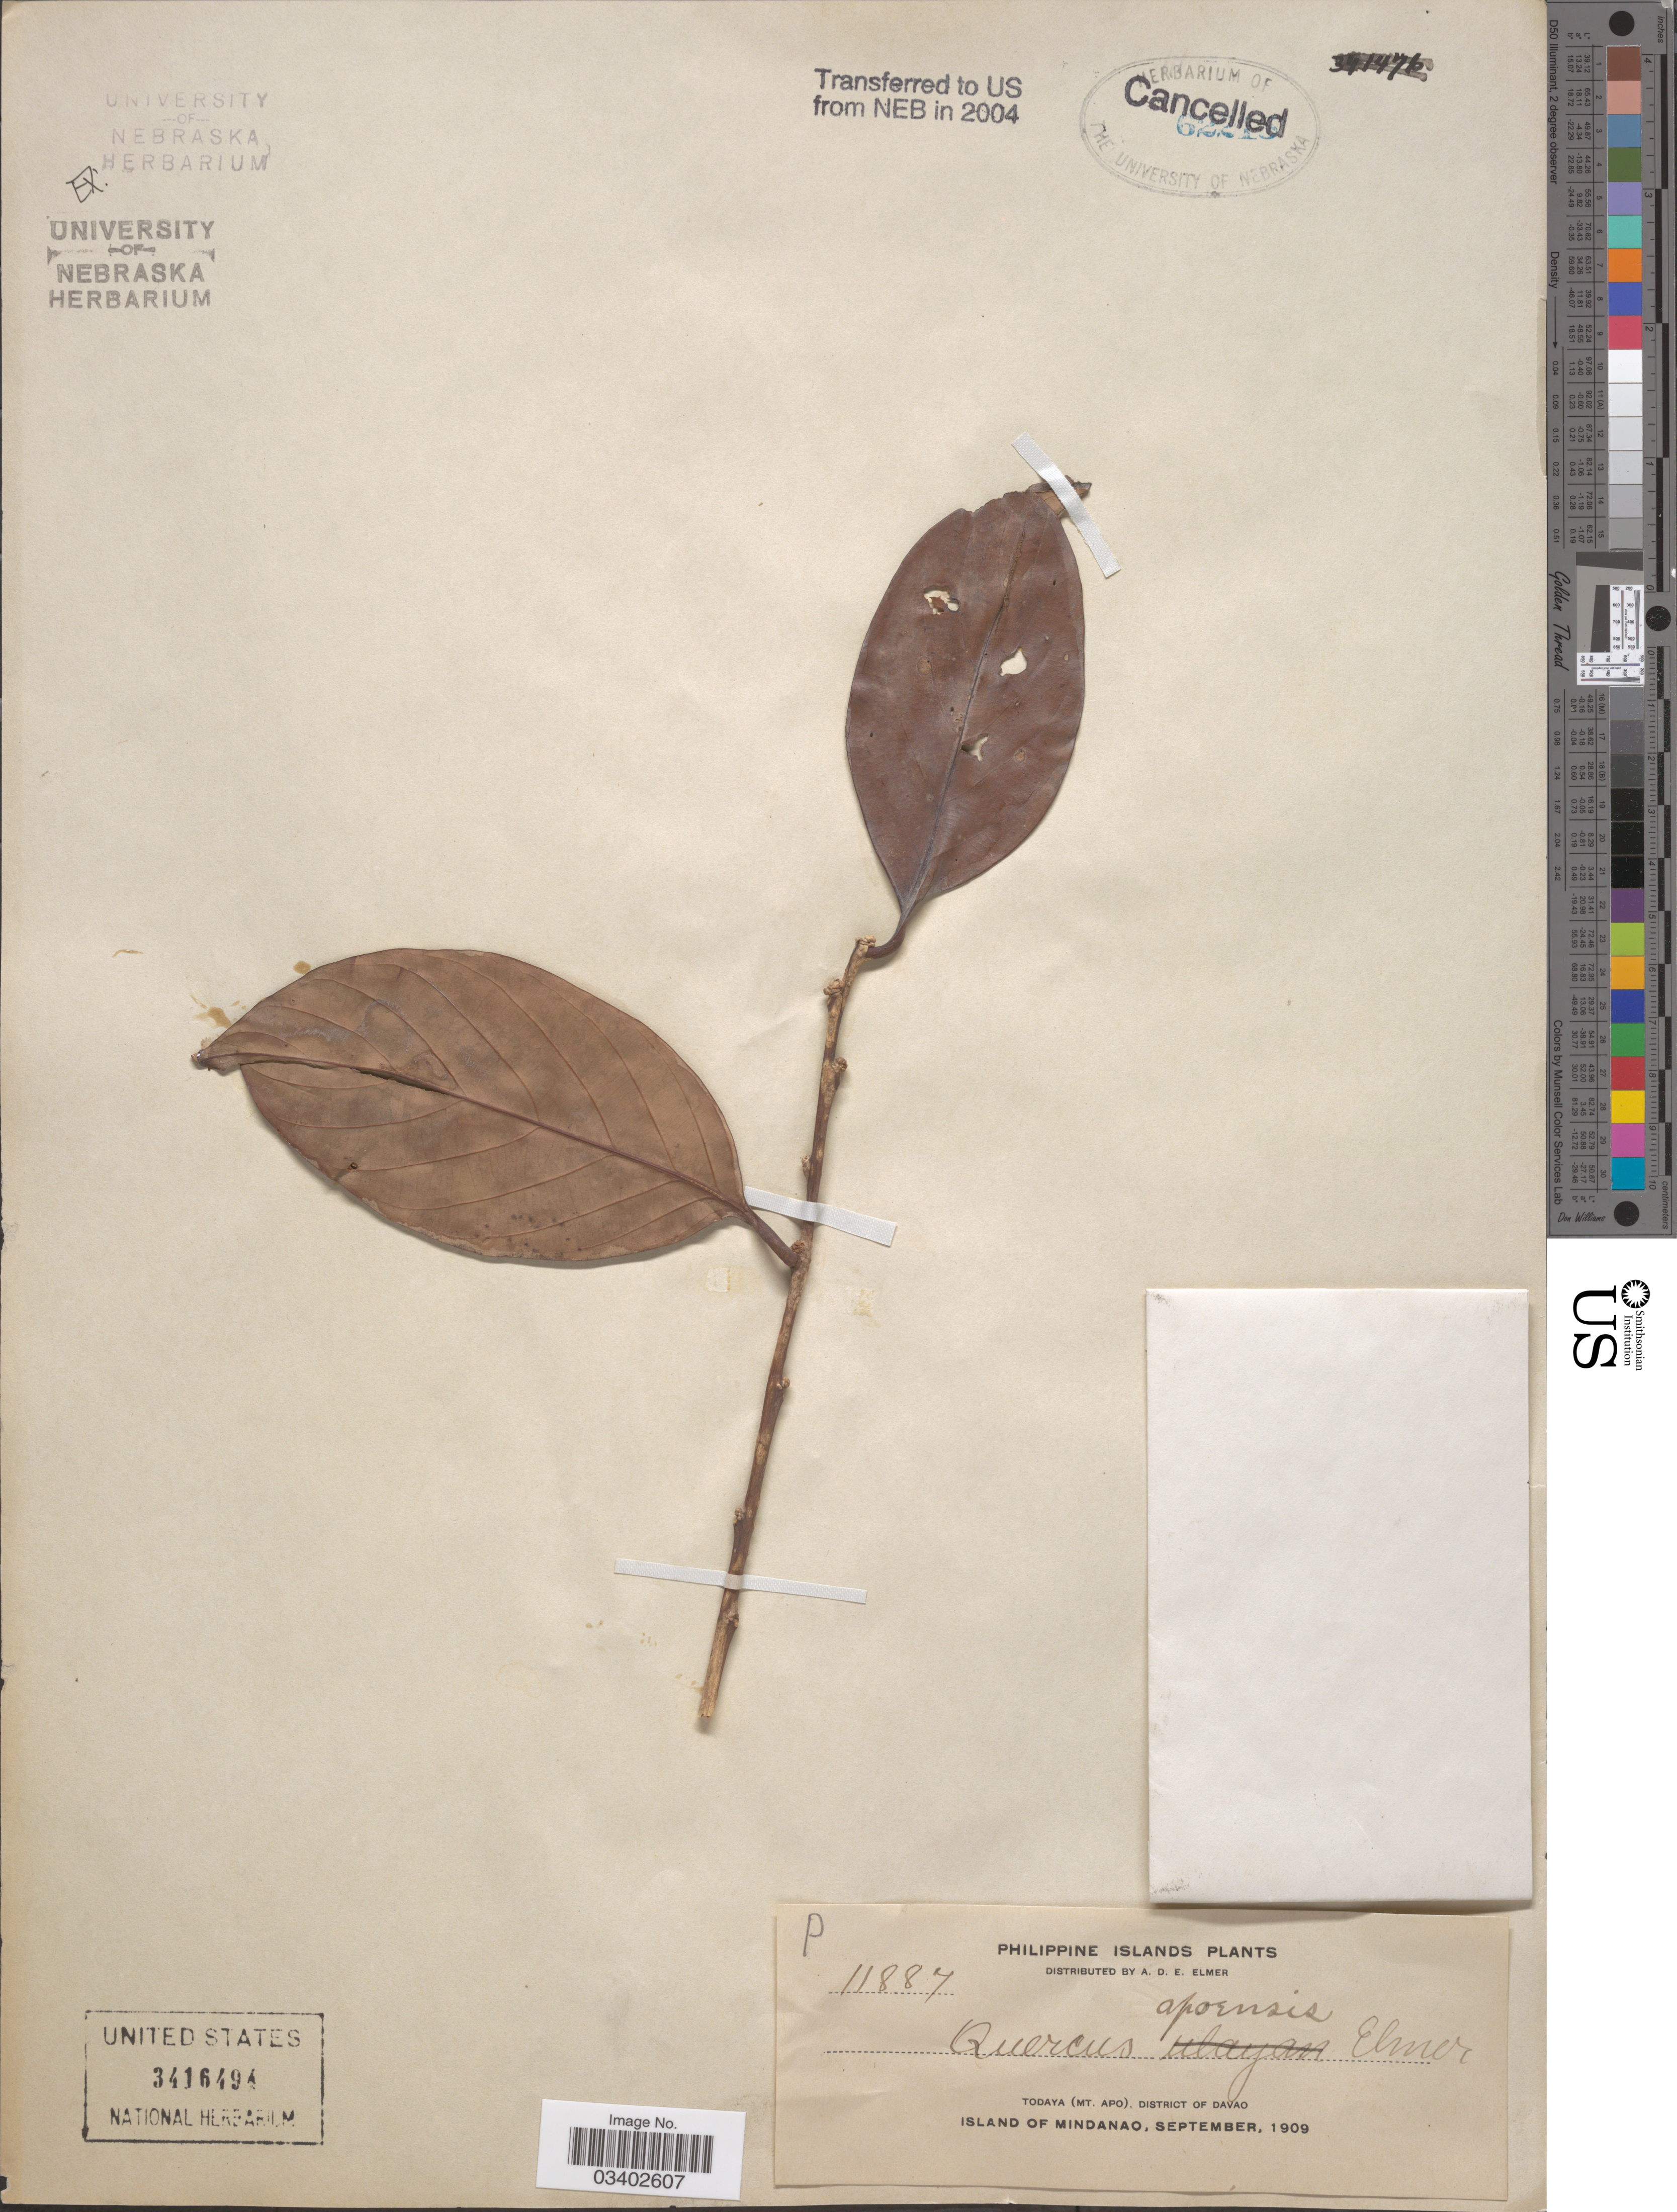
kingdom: Plantae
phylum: Tracheophyta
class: Magnoliopsida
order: Fagales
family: Fagaceae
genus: Lithocarpus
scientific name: Lithocarpus apoensis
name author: (Elmer) Rehder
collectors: A. D. E. Elmer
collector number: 11887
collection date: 1909-09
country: Philippines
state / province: Davao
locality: Todaya (Mt. Apo), District of Davao. Island of Mindanao.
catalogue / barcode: US 3416494